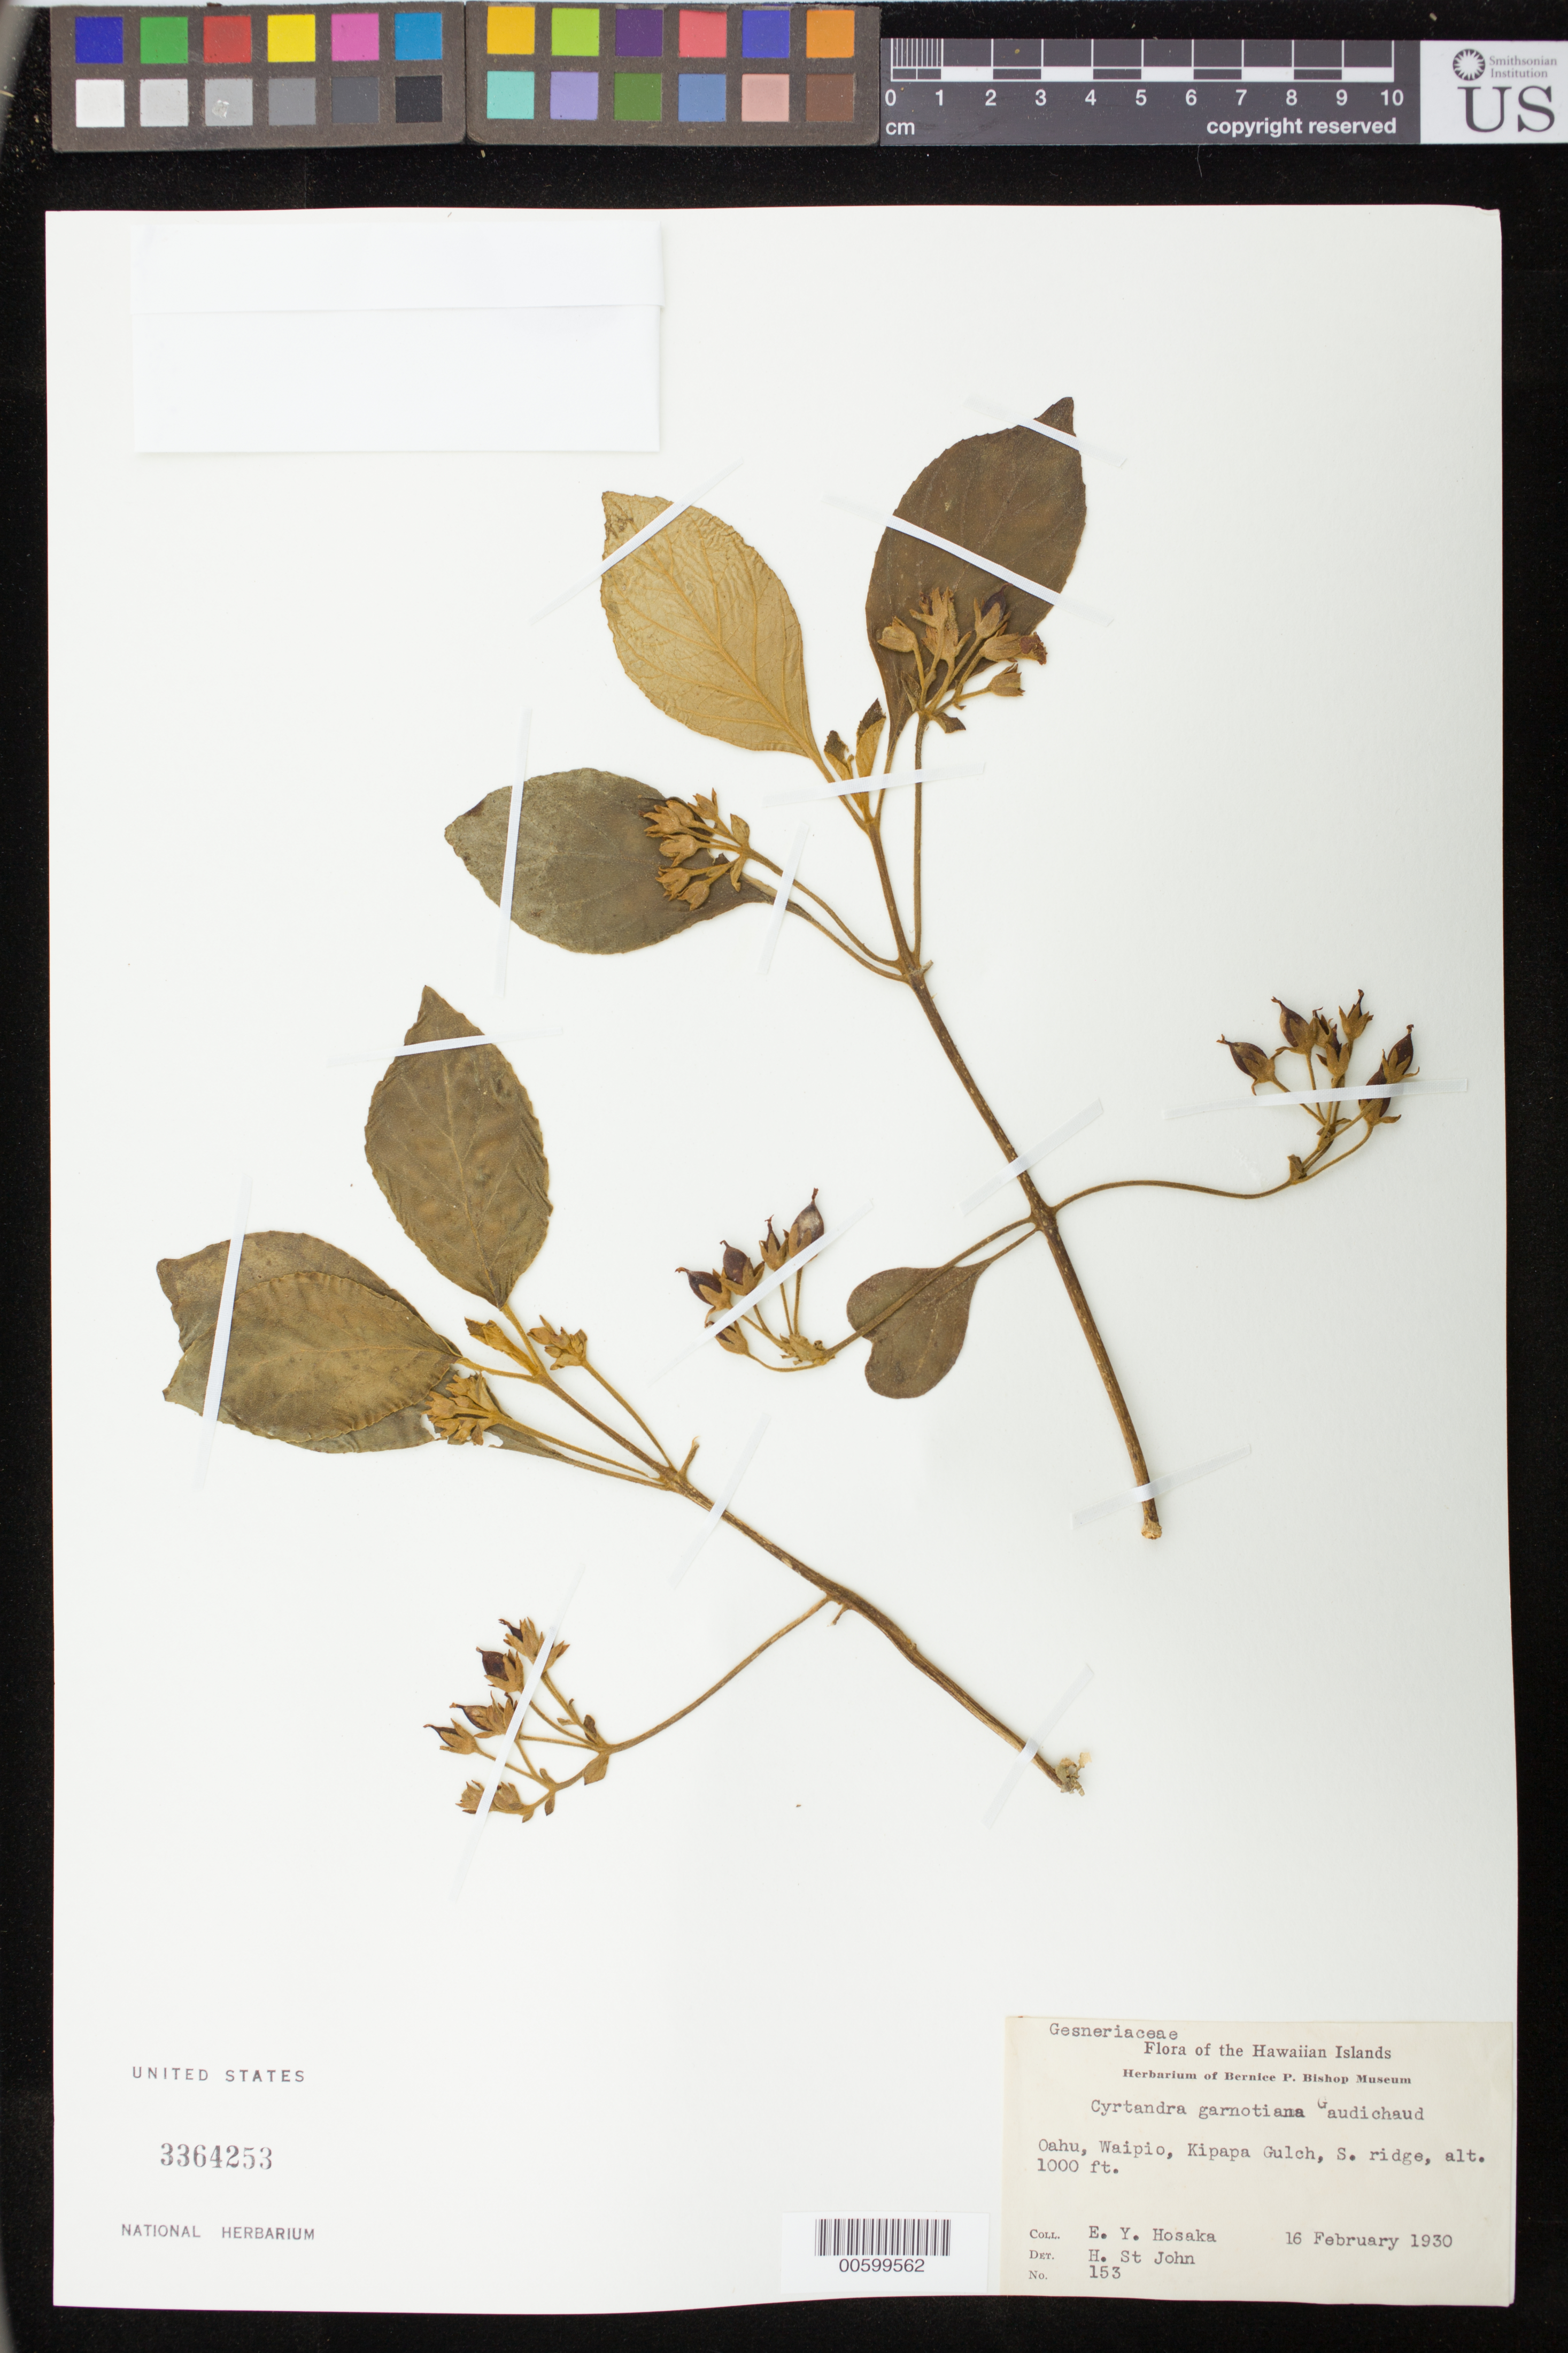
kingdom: Plantae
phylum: Tracheophyta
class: Magnoliopsida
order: Lamiales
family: Gesneriaceae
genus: Cyrtandra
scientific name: Cyrtandra garnotiana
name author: Gaudich.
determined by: St. John, H.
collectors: E. Y. Hosaka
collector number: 153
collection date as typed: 16 Feb 1930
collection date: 1930-02-16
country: United States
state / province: Hawaii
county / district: Honolulu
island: Oahu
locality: Waipio, Kipapa Gulch, S ridge.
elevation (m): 304.8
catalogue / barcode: US 3364253